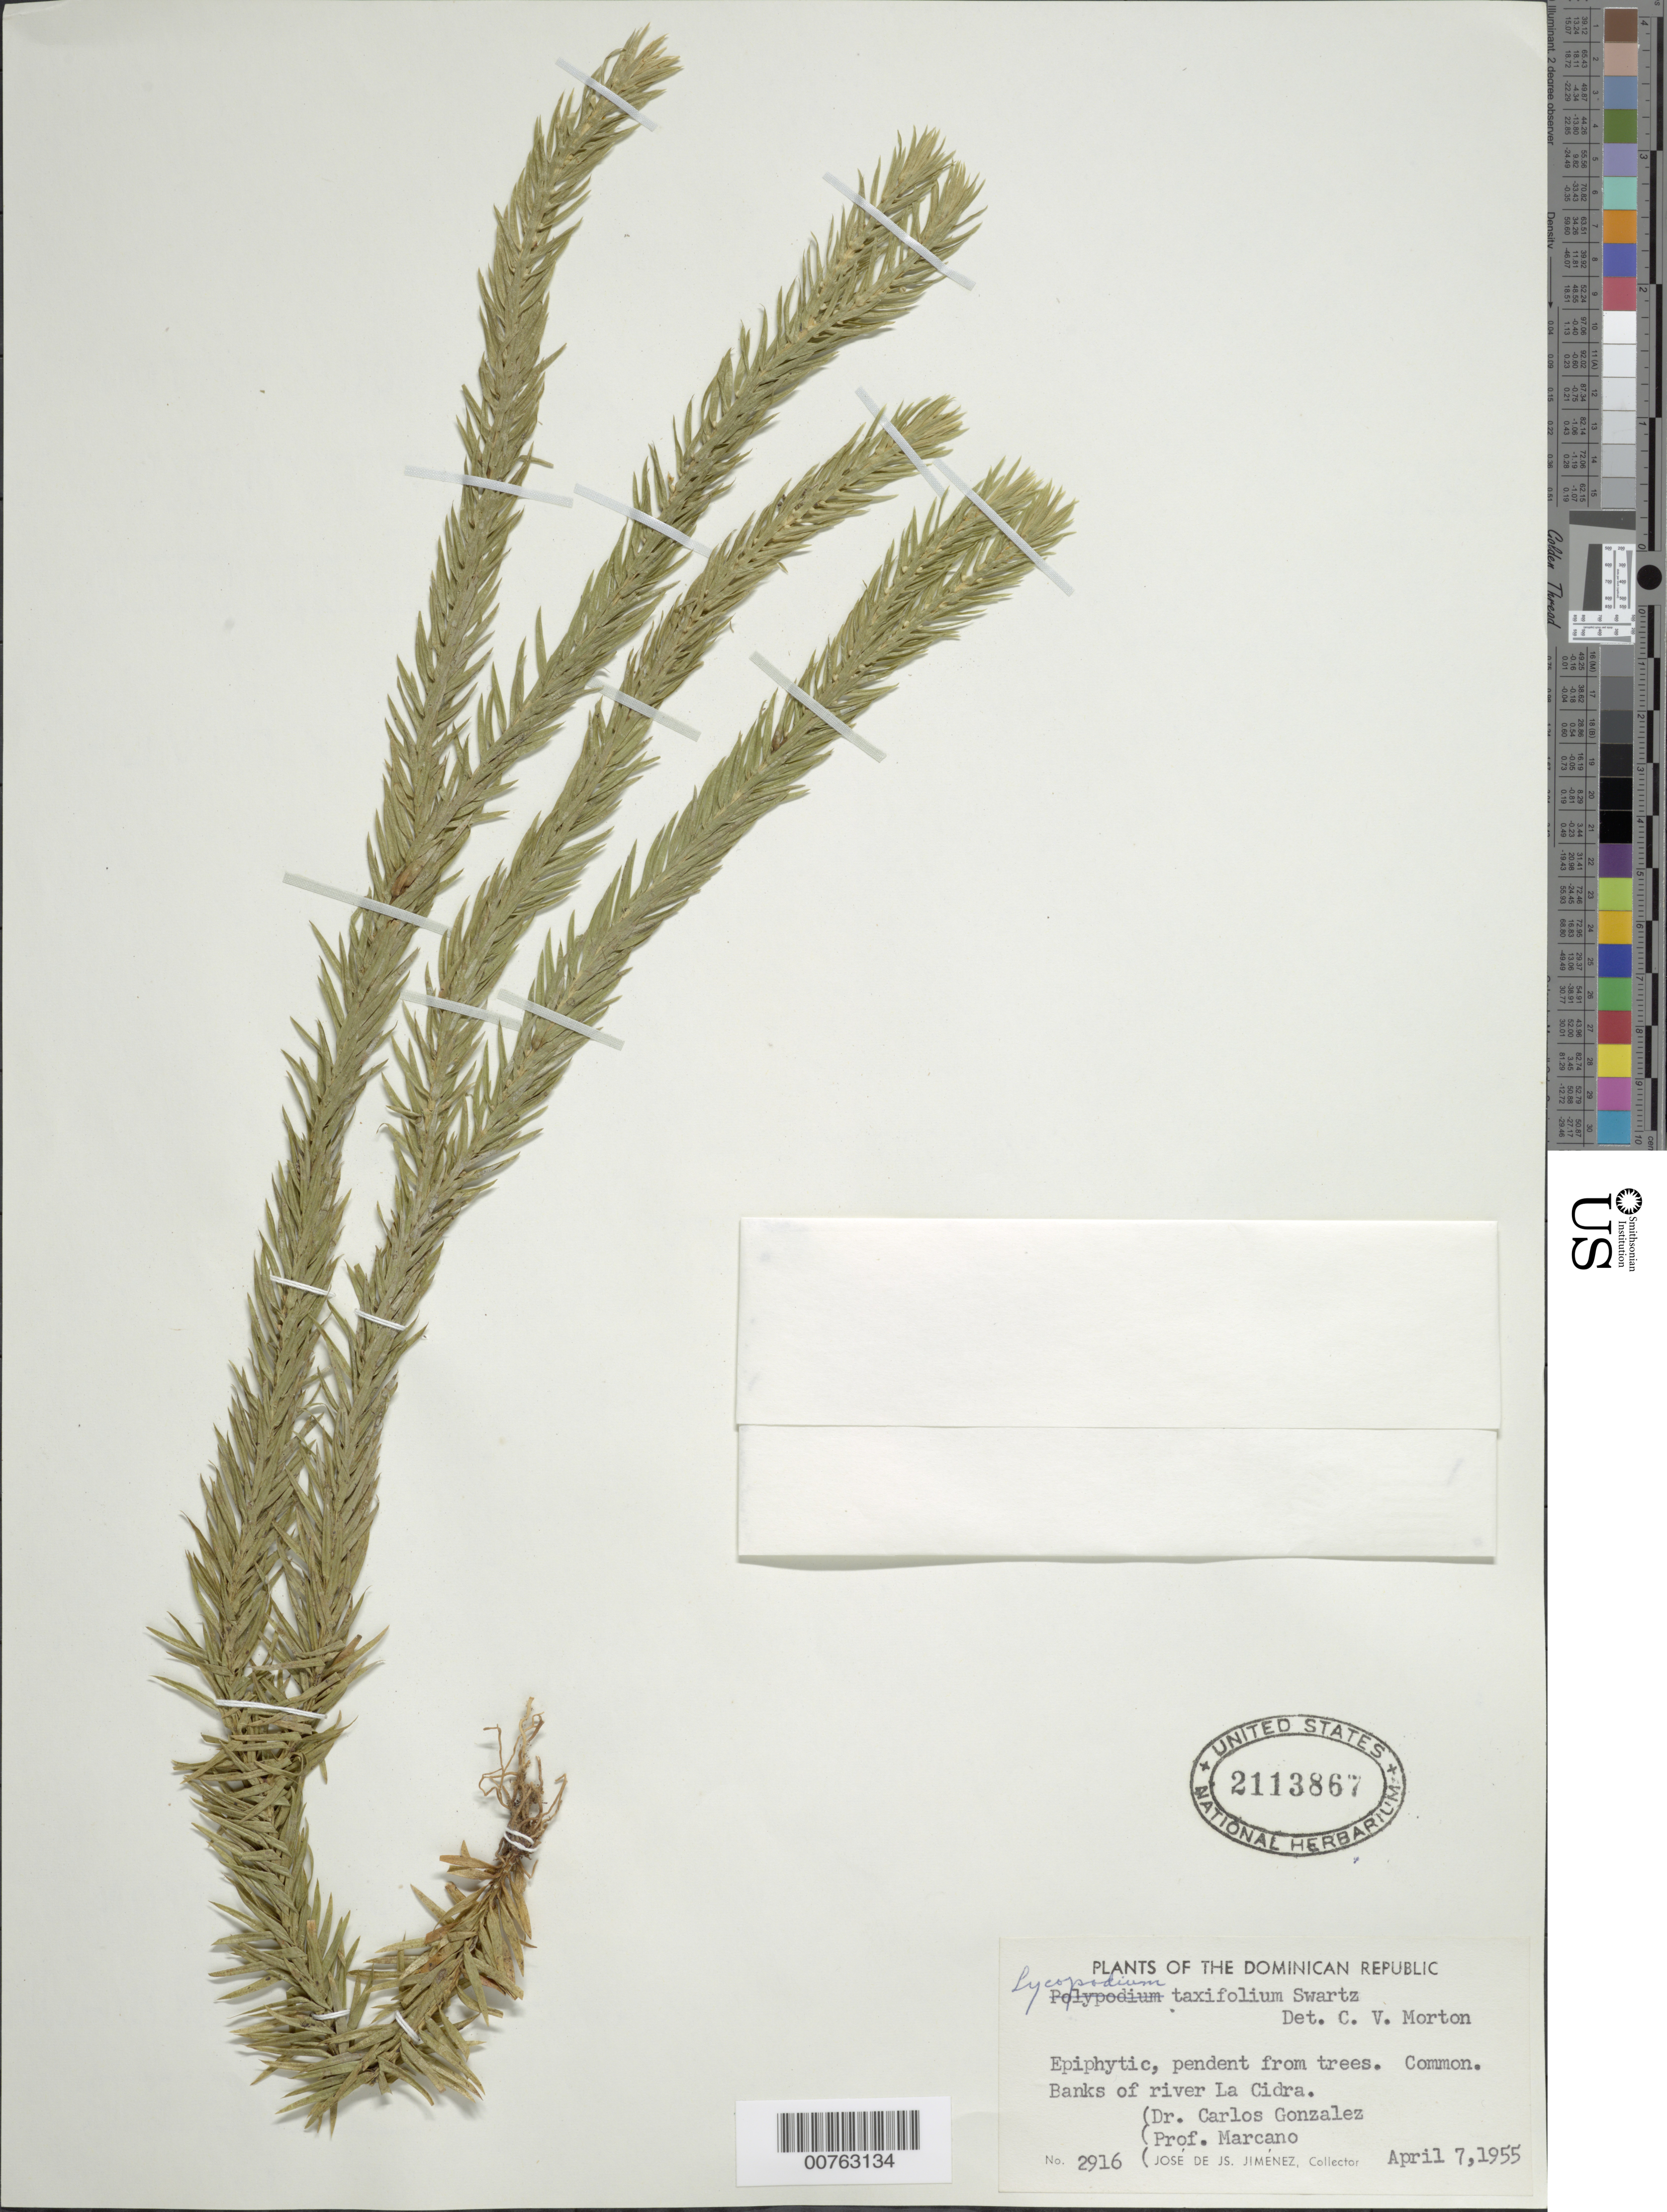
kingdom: Plantae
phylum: Tracheophyta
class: Lycopodiopsida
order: Lycopodiales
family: Lycopodiaceae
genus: Phlegmariurus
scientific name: Phlegmariurus taxifolius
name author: (Sw.) Á. Löve & D. Löve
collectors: J. J. Jiménez, C. Gonzalez & -. Marcano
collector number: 2916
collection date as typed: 07 Apr 1955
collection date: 1955-04-07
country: Dominican Republic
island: Hispaniola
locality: Banks of River La Cidra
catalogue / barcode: US 2119867